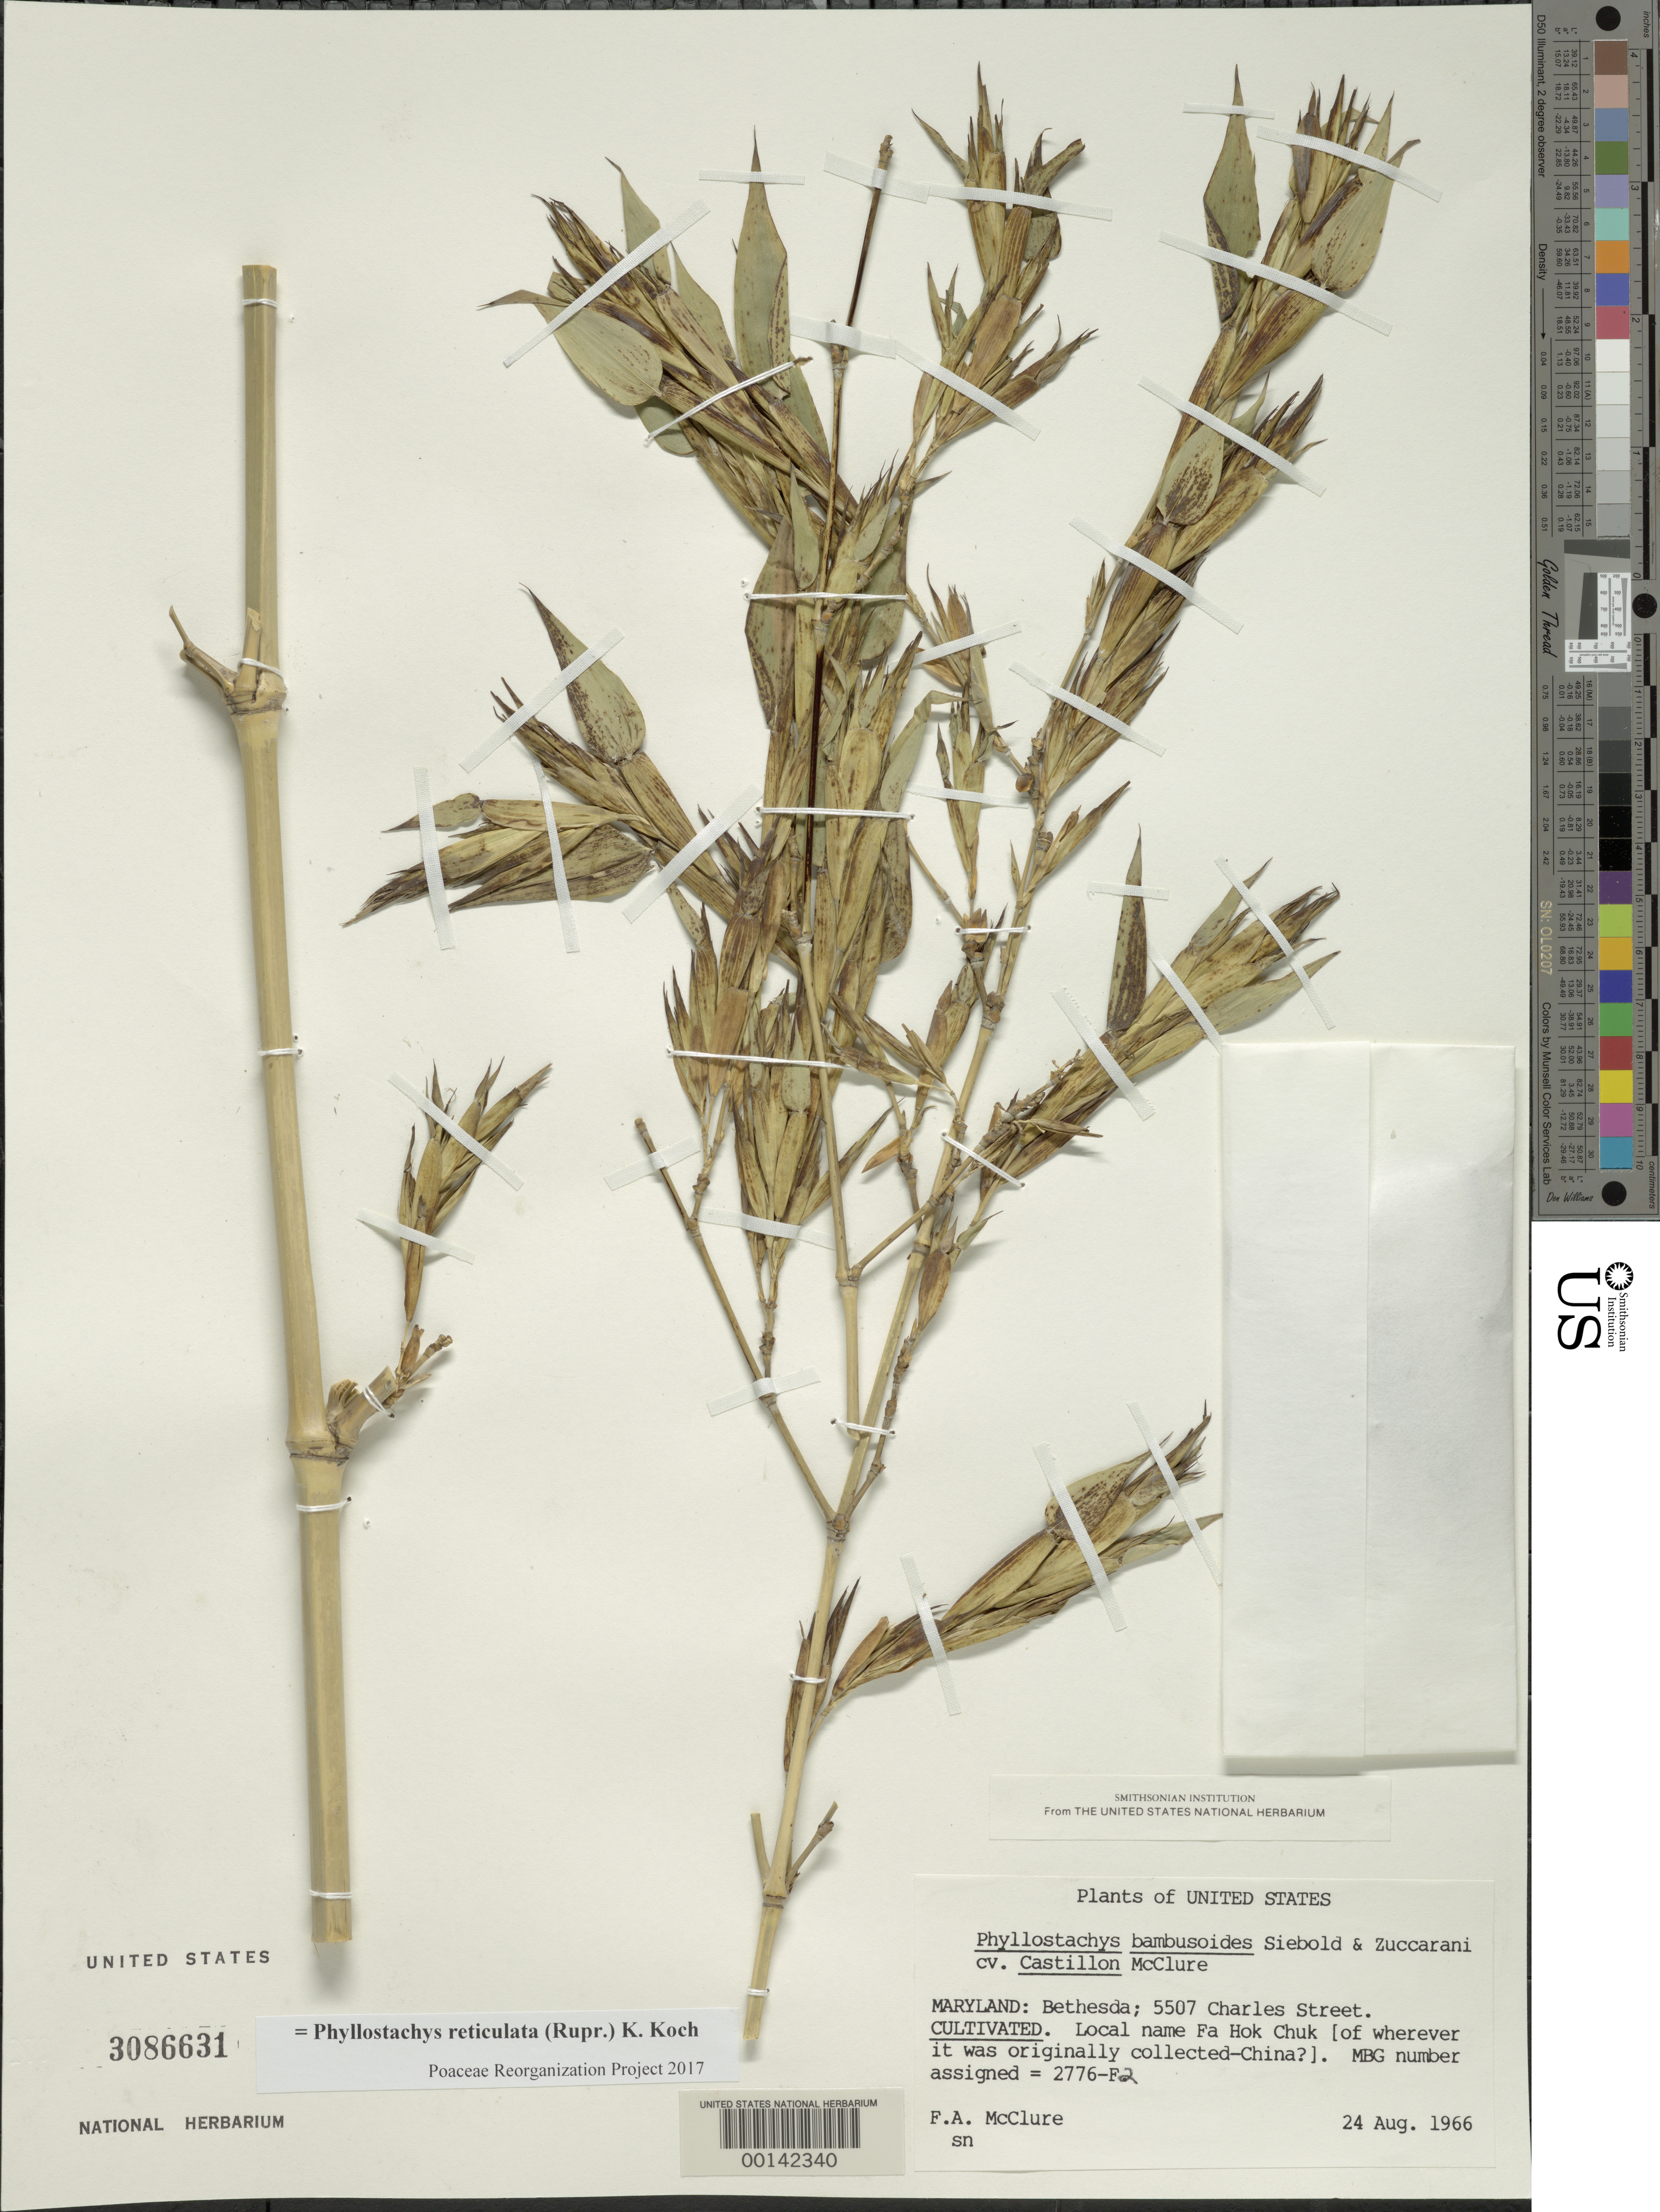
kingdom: Plantae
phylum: Tracheophyta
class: Liliopsida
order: Poales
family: Poaceae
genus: Phyllostachys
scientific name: Phyllostachys reticulata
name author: (Rupr.) K. Koch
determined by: Poaceae Reorganization Project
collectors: F. A. McClure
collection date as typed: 24 Aug 1966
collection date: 1966-08-24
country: United States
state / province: Maryland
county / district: Montgomery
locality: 5507 Charles Street, Bethesda (McClure's garden)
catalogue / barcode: US 3086631